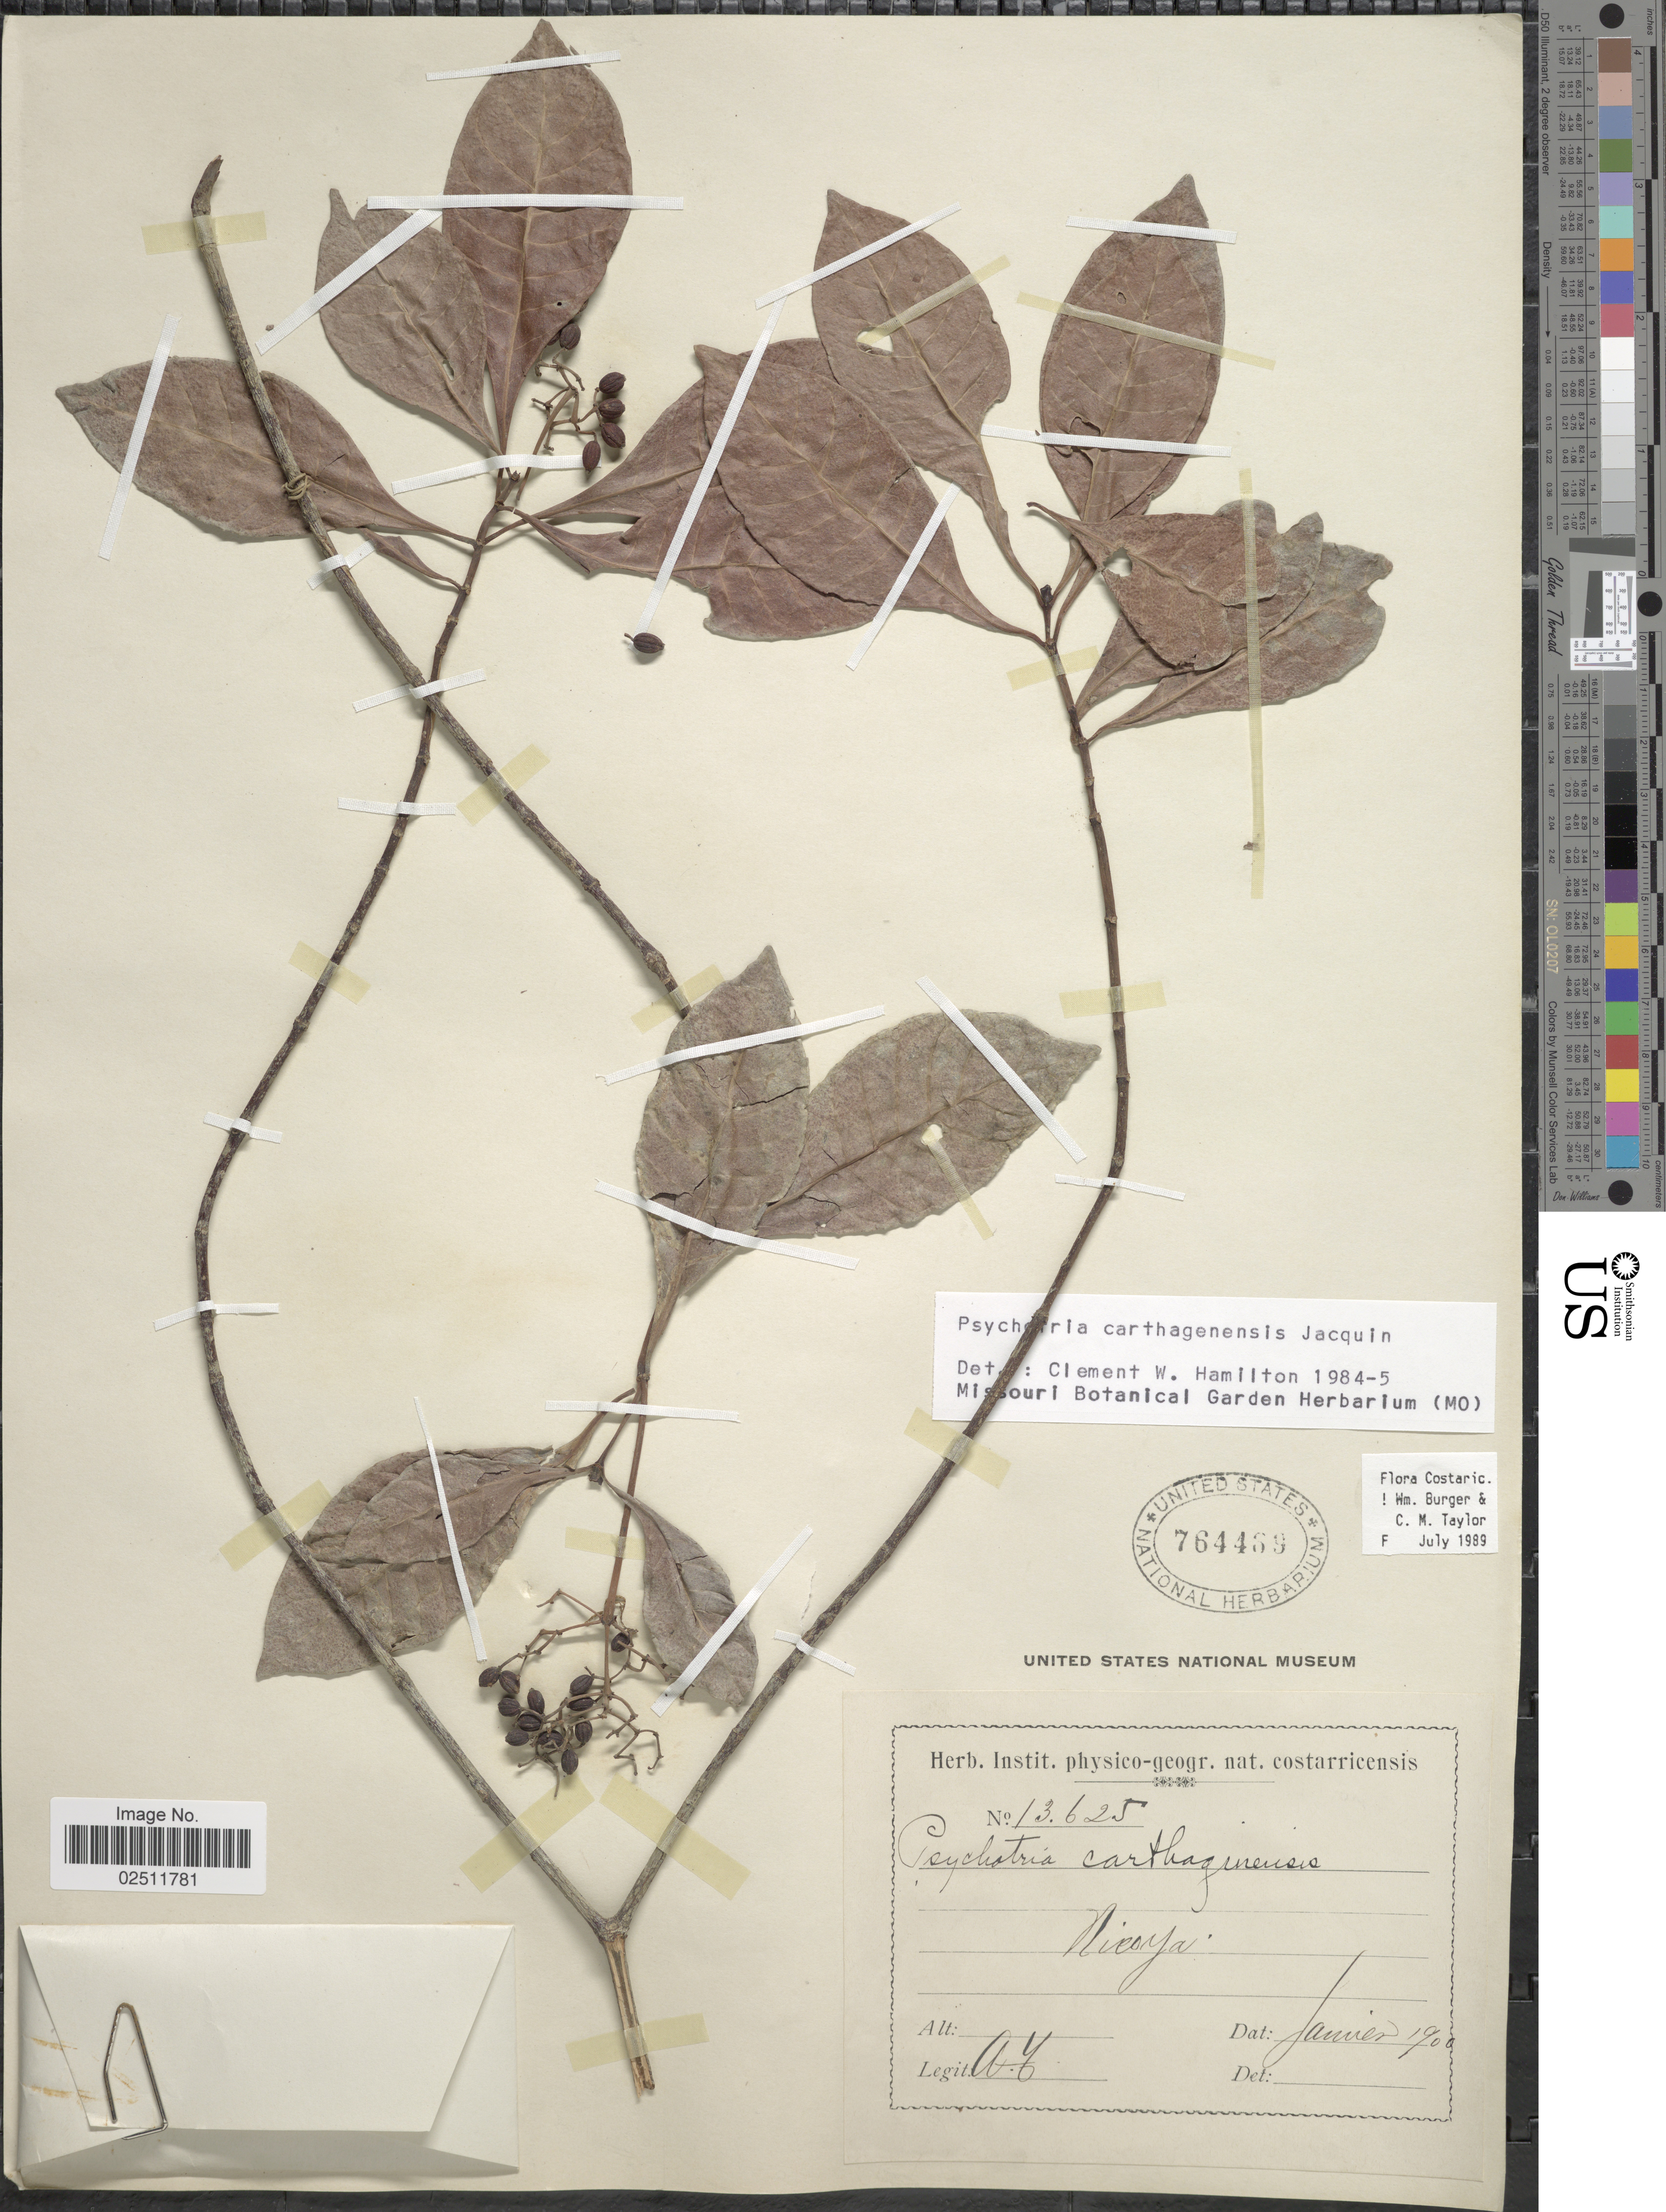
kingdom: Plantae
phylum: Tracheophyta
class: Magnoliopsida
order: Gentianales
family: Rubiaceae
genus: Psychotria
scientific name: Psychotria carthagenensis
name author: Jacq.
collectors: A. T.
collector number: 13625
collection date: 1900-01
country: Costa Rica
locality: Nicoya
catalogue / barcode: US 764469